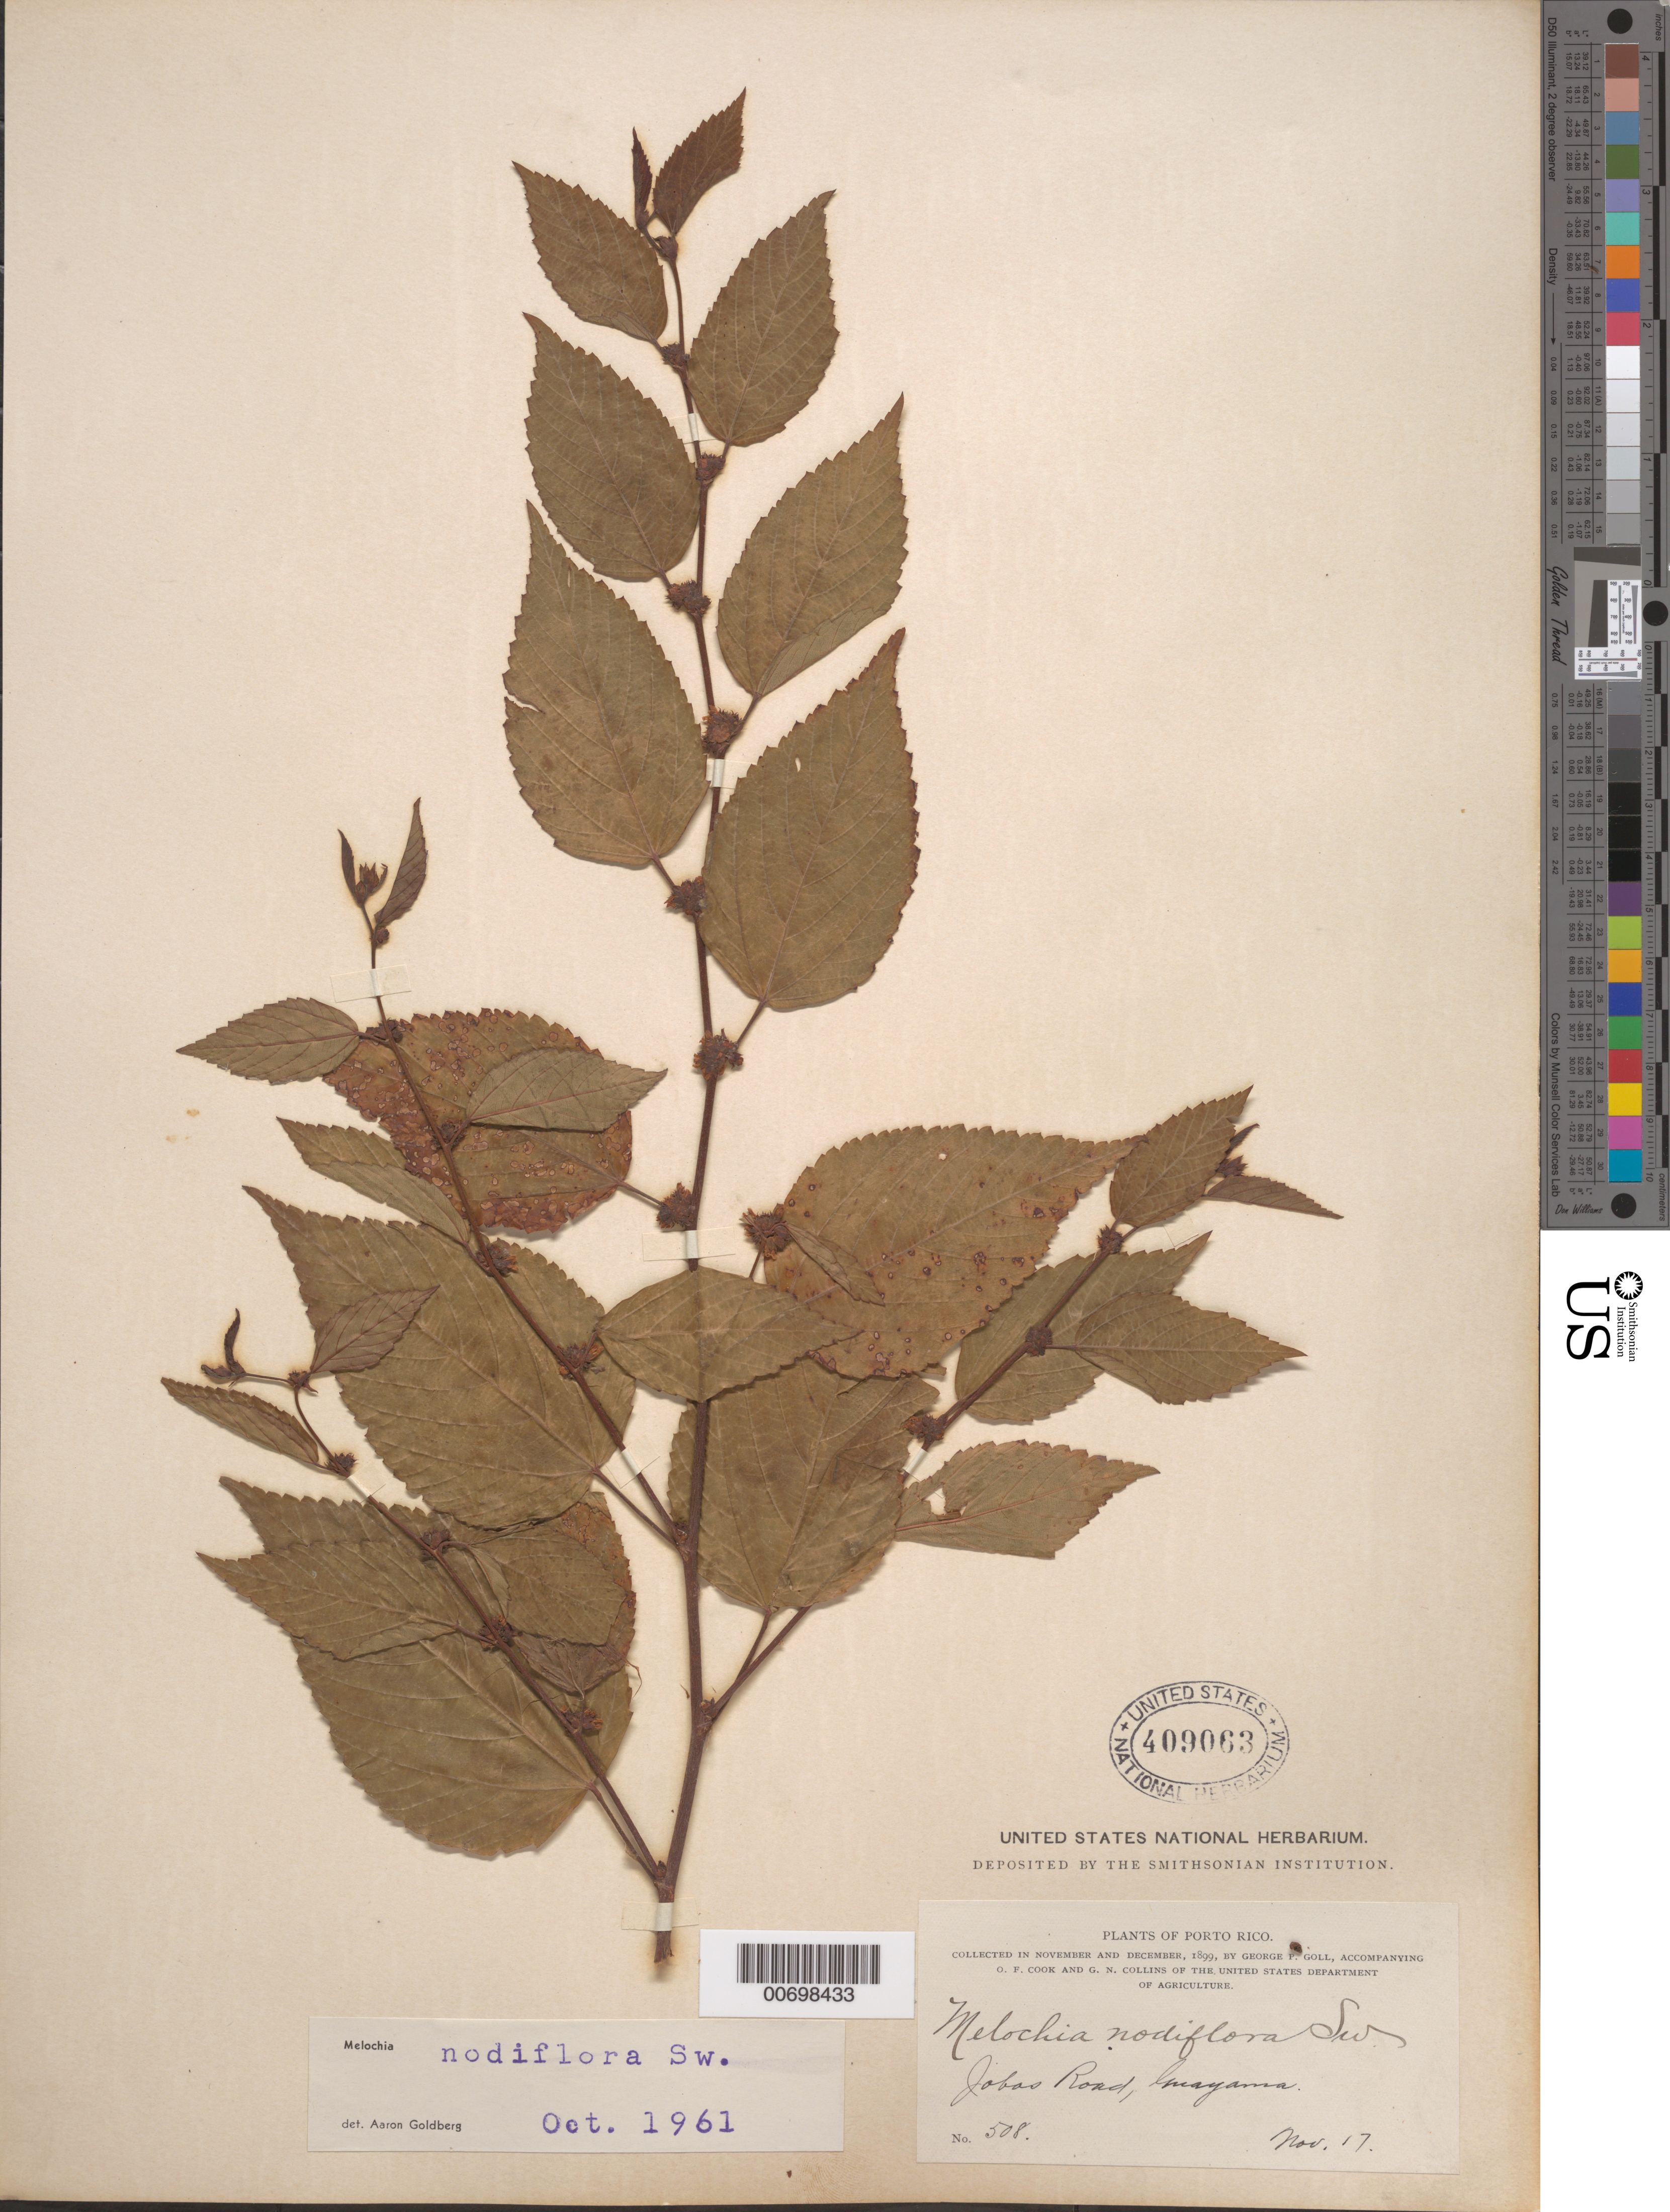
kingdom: Plantae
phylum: Tracheophyta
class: Magnoliopsida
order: Malvales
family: Malvaceae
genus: Melochia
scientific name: Melochia nodiflora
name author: Sw.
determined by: Goldberg, Aaron, (US), NMNH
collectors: G. Goll, O. F. Cook & G. N. Collins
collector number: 508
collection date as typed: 17 Nov 1899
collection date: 1899-11-17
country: Puerto Rico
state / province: Cayey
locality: Guayama, Jobas Road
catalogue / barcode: US 409063